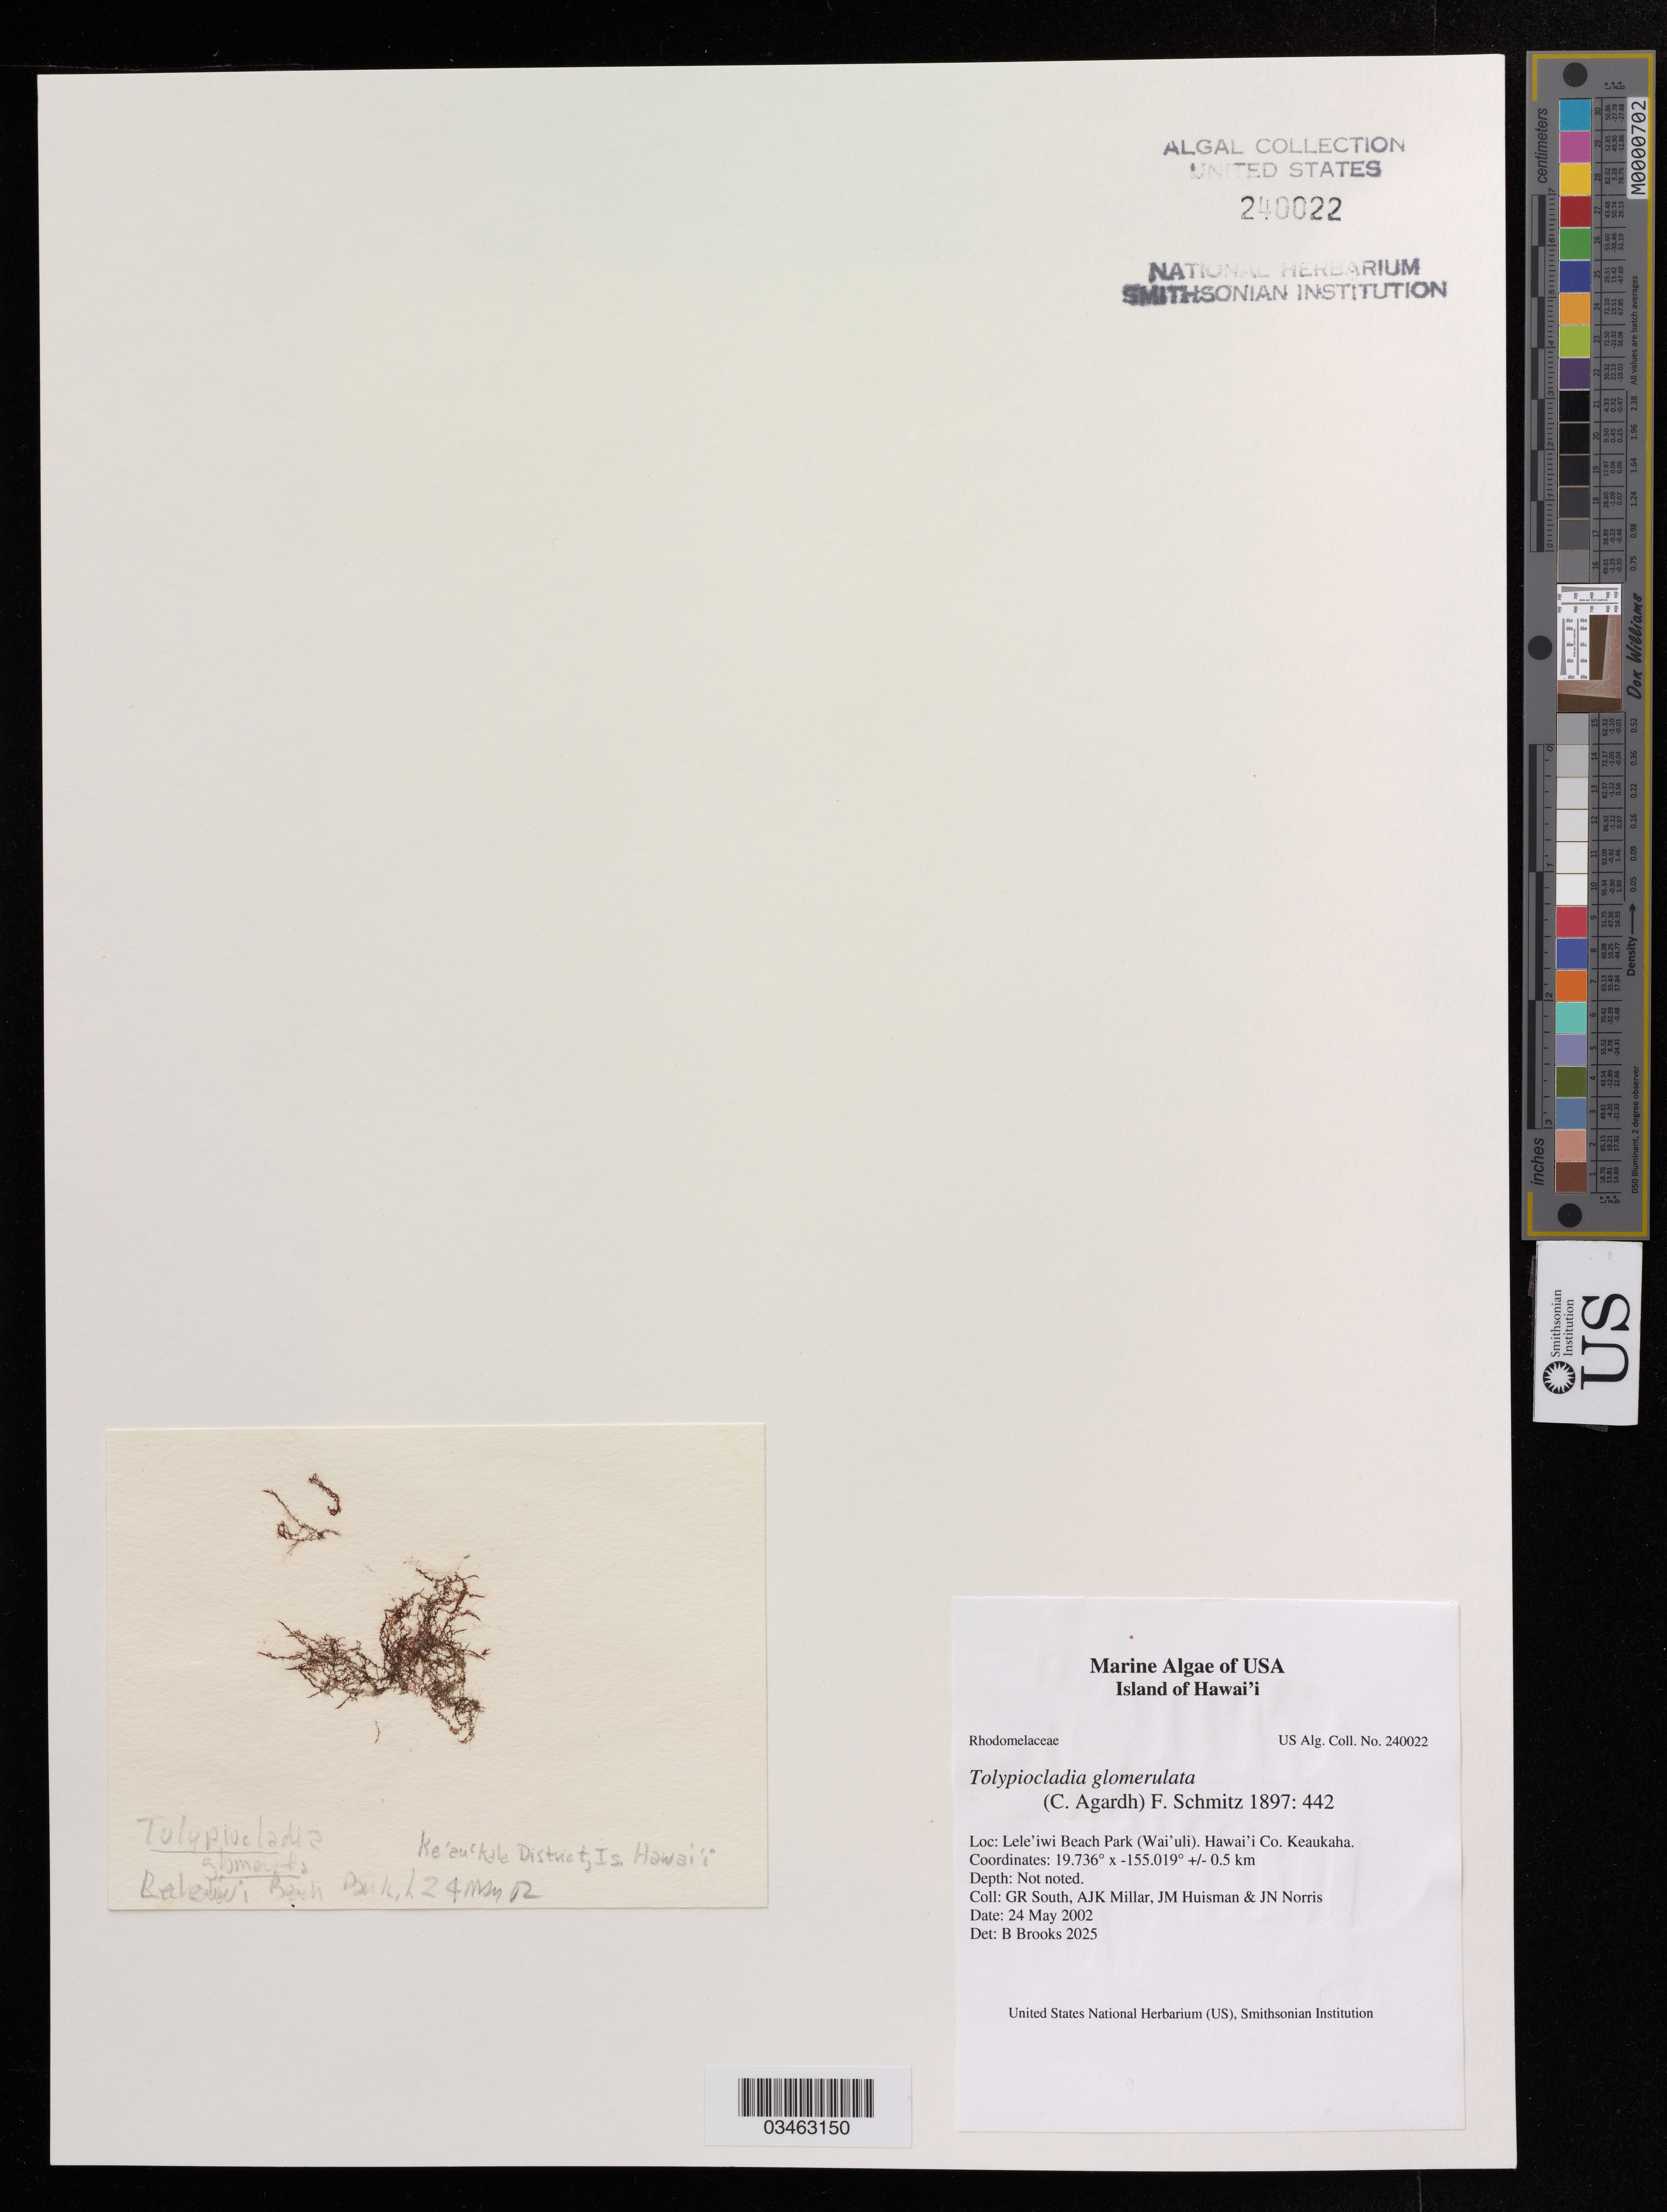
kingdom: Plantae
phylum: Rhodophyta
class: Florideophyceae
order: Ceramiales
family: Rhodomelaceae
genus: Tolypiocladia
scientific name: Tolypiocladia glomerulata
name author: (C. Agardh) F. Schmitz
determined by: Brooks, B. L., (BOT), Smithsonian Institution - National Museum of Natural History (UNITED STATES)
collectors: G. R. South, A. Millar, J. M. Huisman & J. Norris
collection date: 2002-05-24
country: United States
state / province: Hawaii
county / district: Hawaii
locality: Lele' iwi Beach Park (Wai' uli). Keaukaha.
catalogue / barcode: US 240022